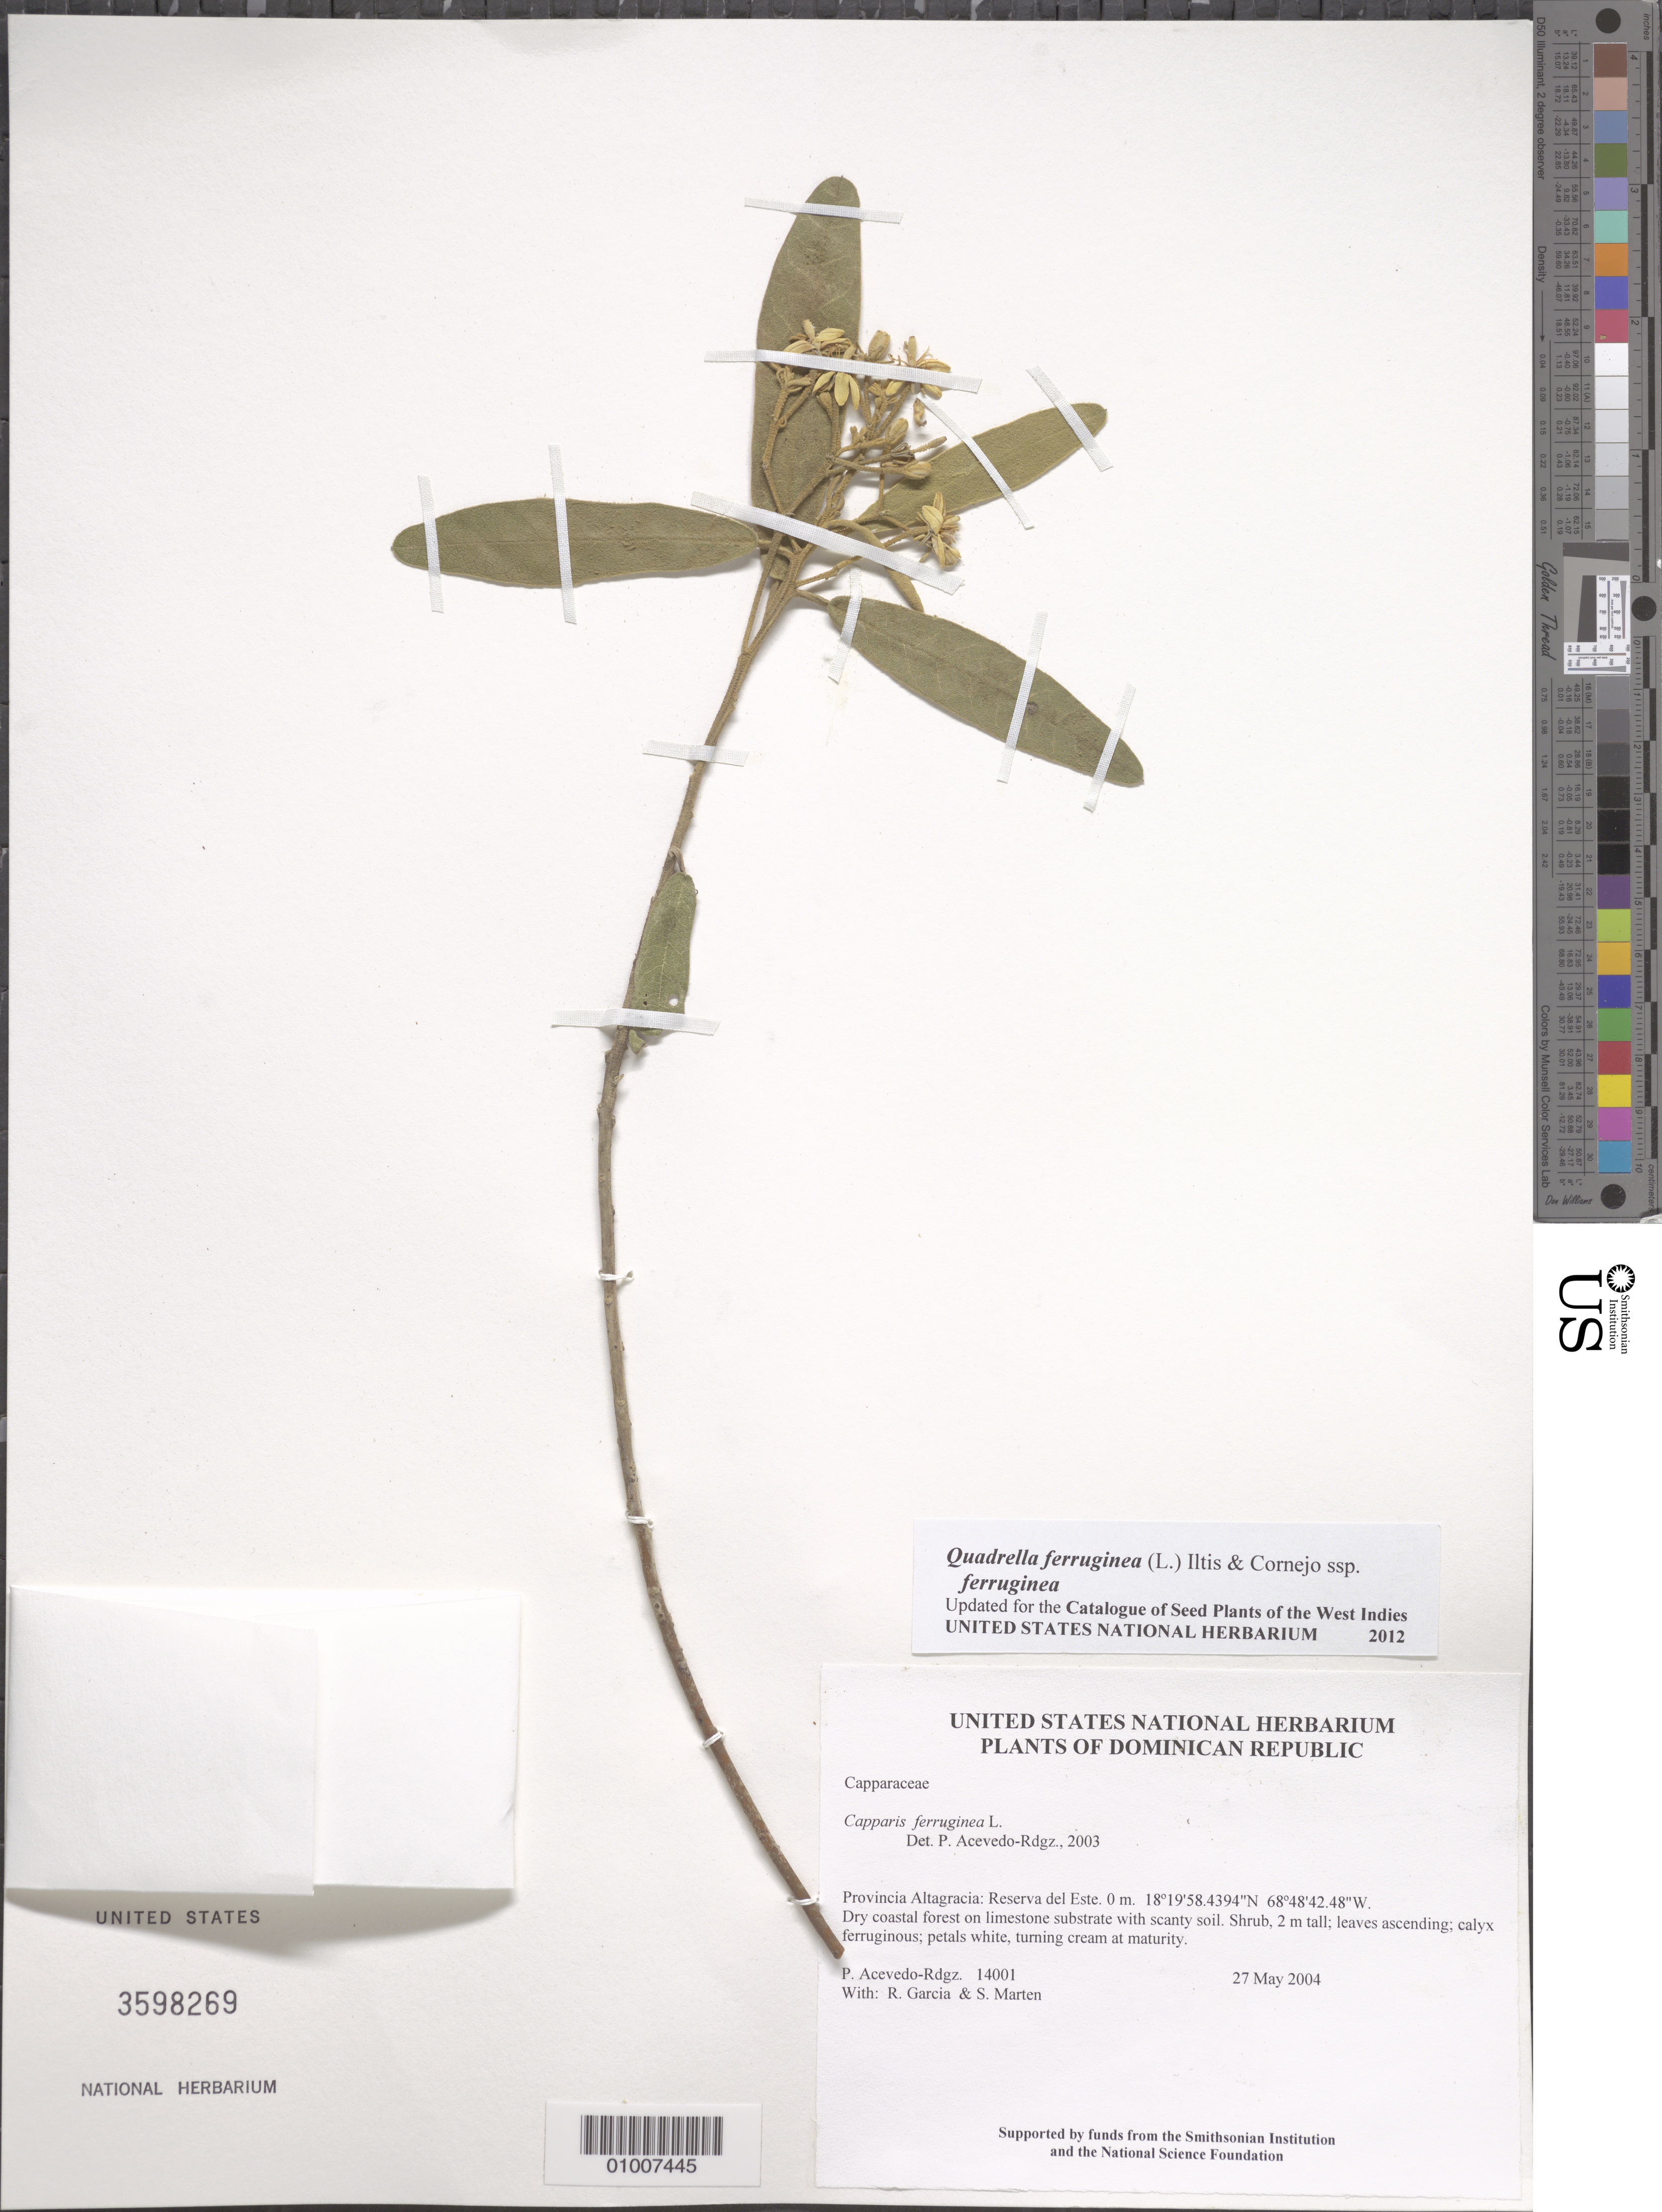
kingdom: Plantae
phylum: Tracheophyta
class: Magnoliopsida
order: Brassicales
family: Capparaceae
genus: Quadrella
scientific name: Quadrella ferruginea subsp. ferruginea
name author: (L.) Cornejo & Iltis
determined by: Acevedo-Rodríguez, P., (BOT), Smithsonian Institution - National Museum of Natural History (UNITED STATES)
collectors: P. Acevedo-Rodr., R. G. García & S. Marten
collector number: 14001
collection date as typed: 27 May 2004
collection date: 2004-05-27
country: Dominican Republic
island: Hispaniola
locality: Provincia Altagracia: Reserva del Este.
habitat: Dry coastal forest on limestone substrate with scanty soil.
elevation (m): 0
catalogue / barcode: US 3598269